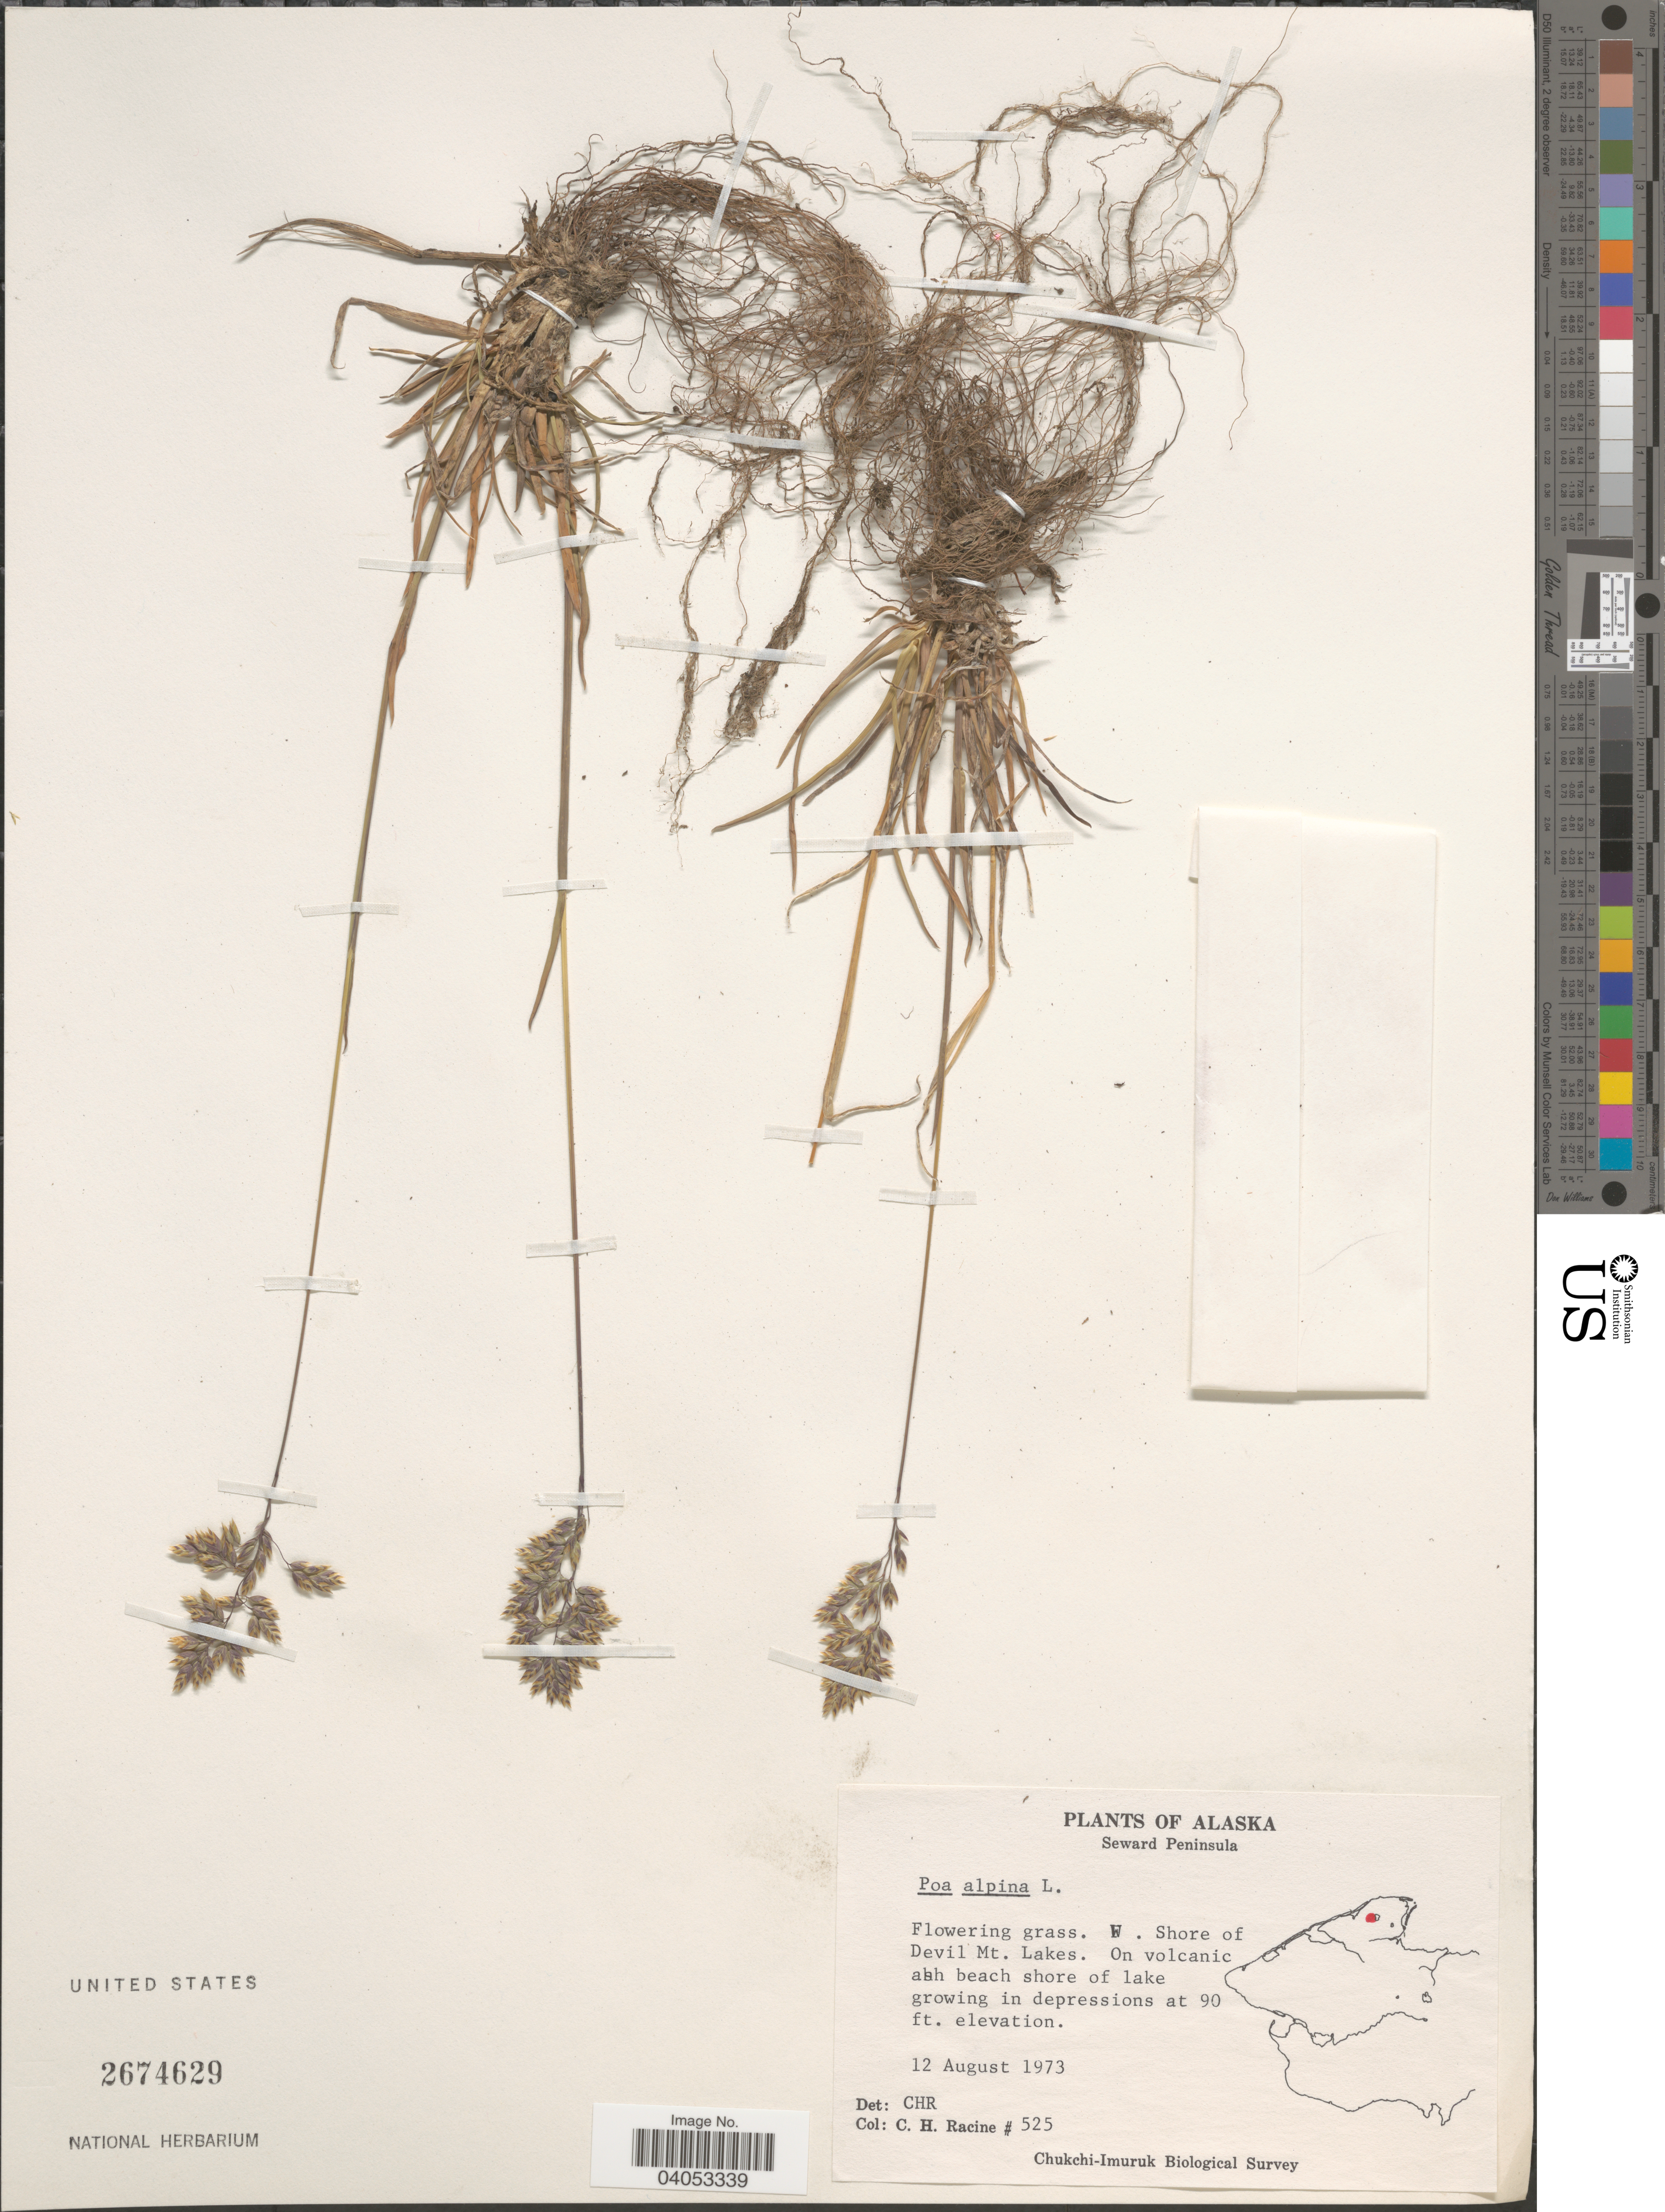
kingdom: Plantae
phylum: Tracheophyta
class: Liliopsida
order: Poales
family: Poaceae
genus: Poa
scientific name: Poa alpina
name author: L.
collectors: C. Racine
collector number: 525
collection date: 1973-08-12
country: United States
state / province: Alaska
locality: Seward Peninsula. W. shore of Devil Mt. Lakes. On volcanic ash beach shore of lake growing in depressions.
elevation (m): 27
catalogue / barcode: US 2674629